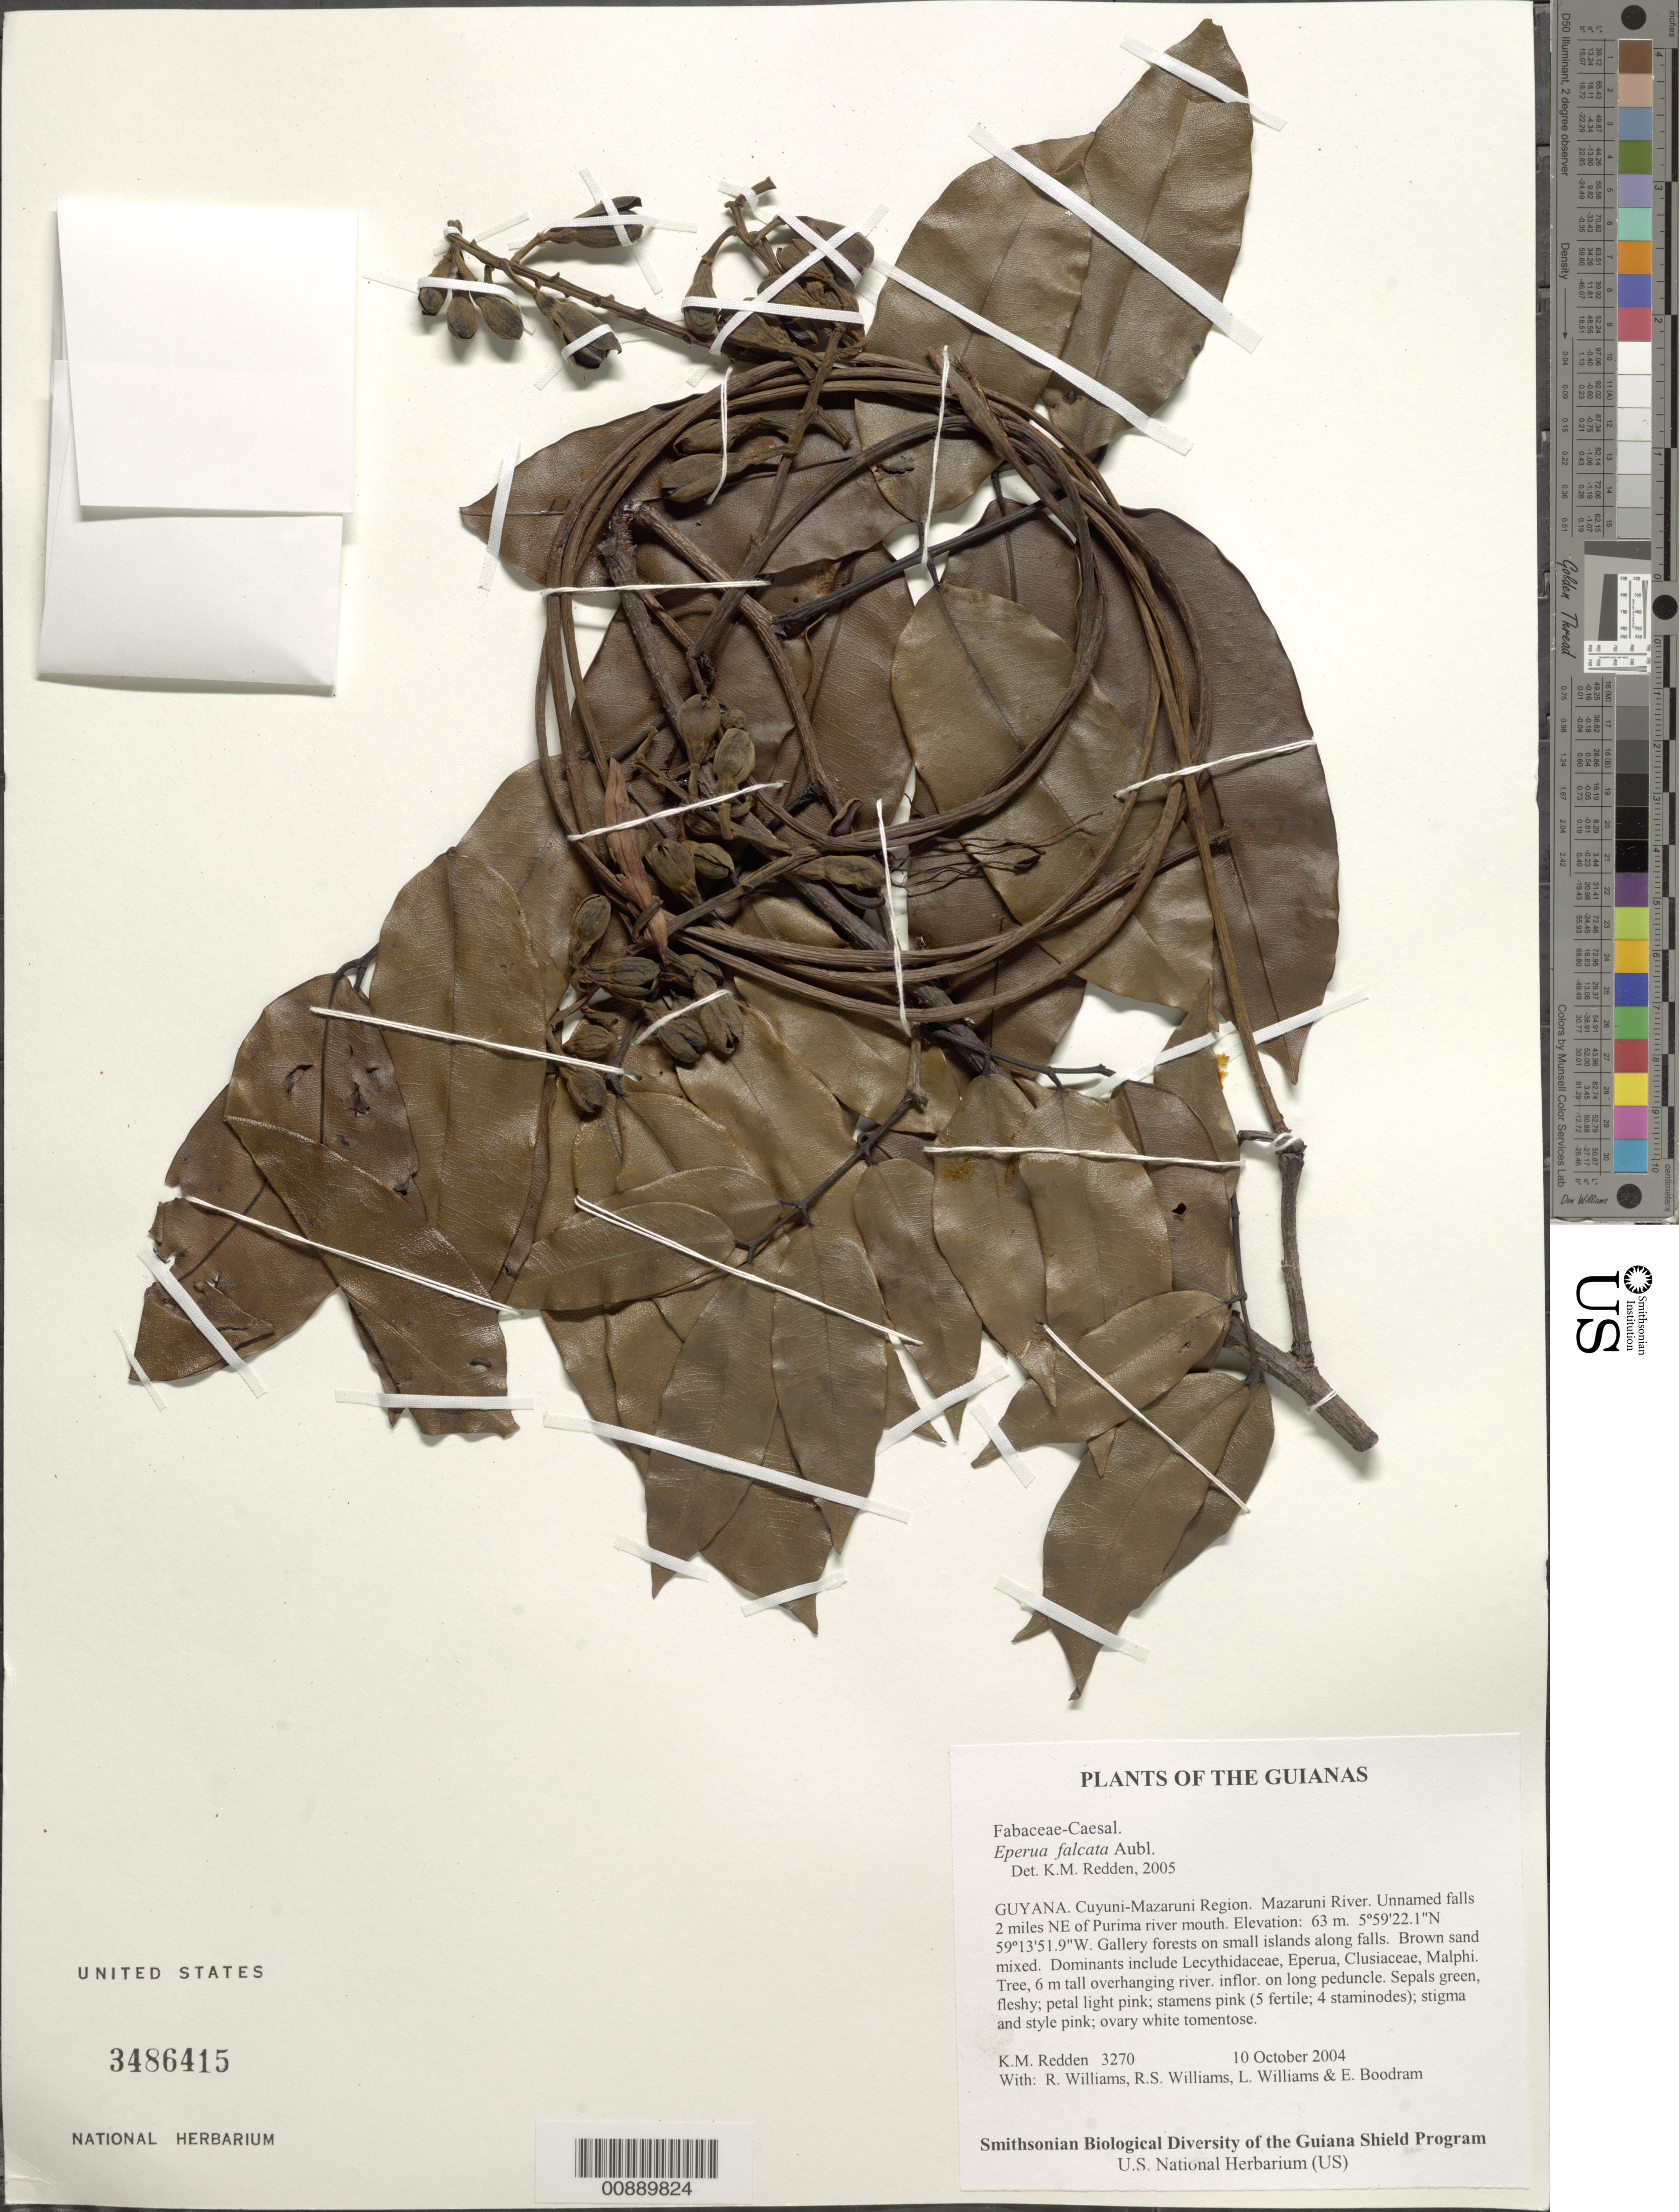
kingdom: Plantae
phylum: Tracheophyta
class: Magnoliopsida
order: Fabales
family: Fabaceae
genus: Eperua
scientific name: Eperua falcata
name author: Aubl.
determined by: Redden, K. M.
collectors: K. M. Redden, R. Williams, R. S. Williams, L. Williams & E. Boodram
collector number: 3270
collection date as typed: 10 October 2004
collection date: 2004-10-10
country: Guyana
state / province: Cuyuni-Mazaruni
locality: Mazaruni River. Unnamed falls 2 miles NE of Purima river mouth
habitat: Gallery forests on small islands along falls. Brown sand mixed. Dominants include Lecythidaceae, Eperua, Clusiaceae, Malpig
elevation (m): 63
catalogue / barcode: US 3486415